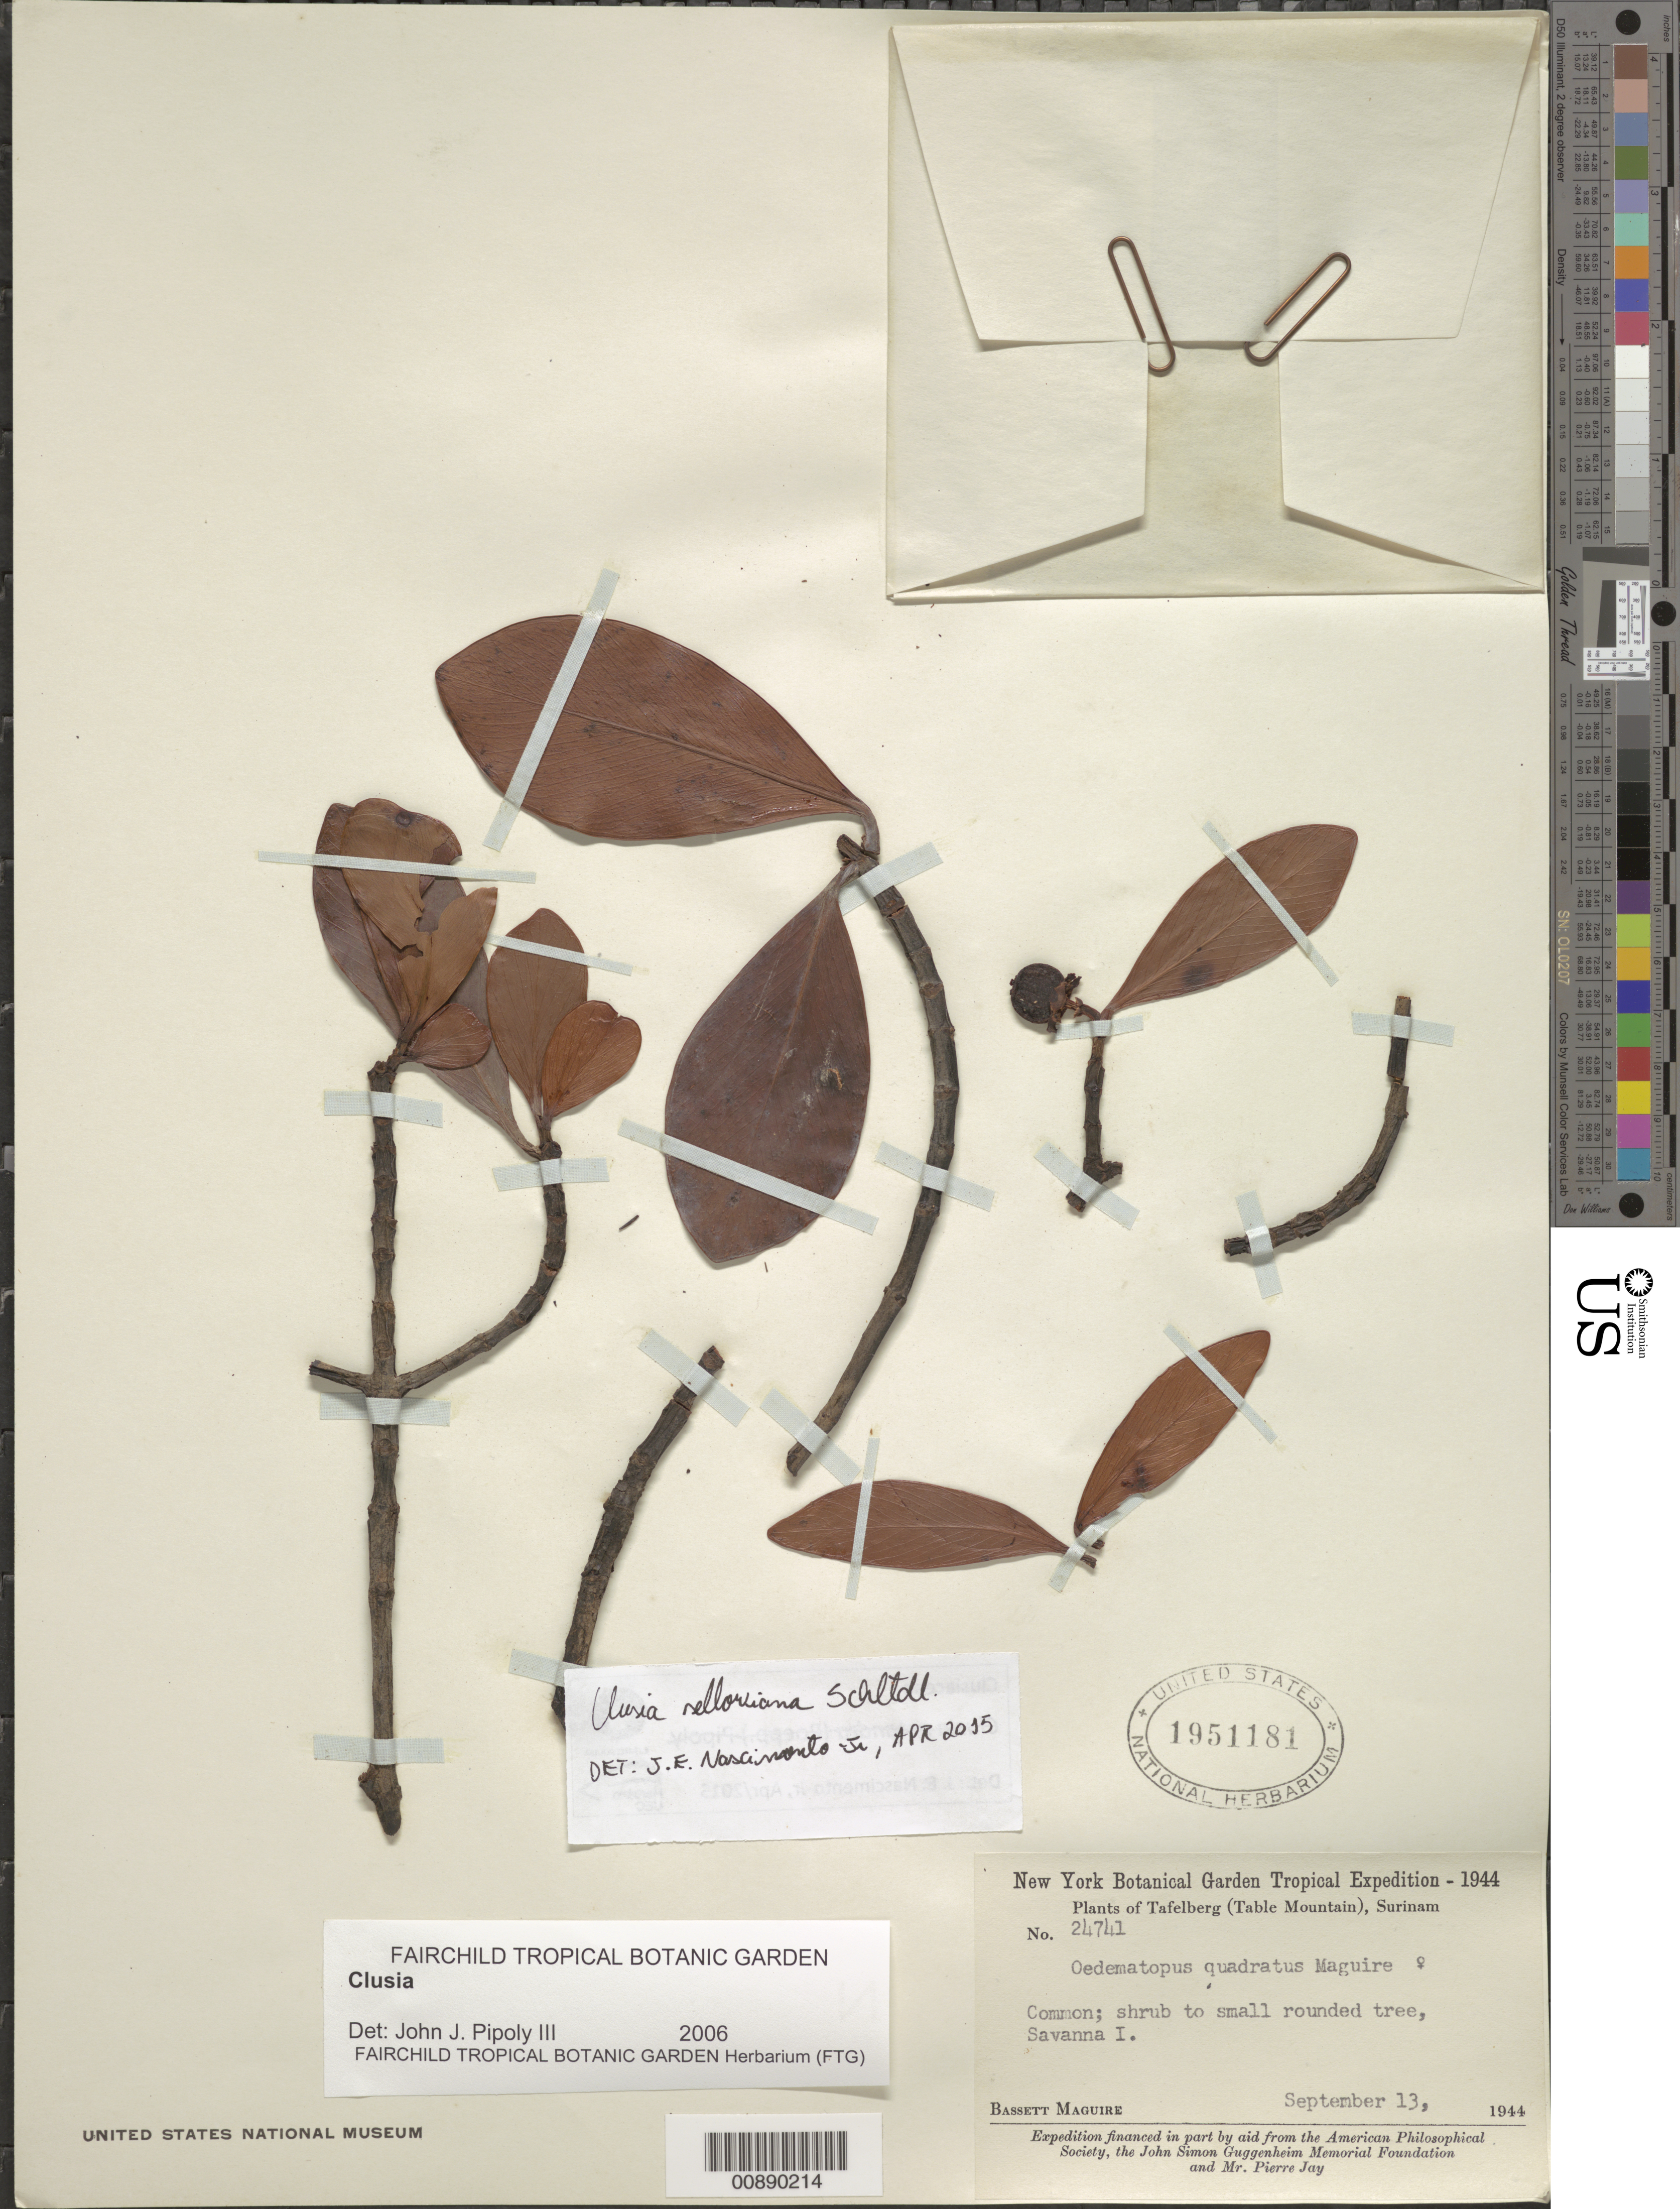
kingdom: Plantae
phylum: Tracheophyta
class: Magnoliopsida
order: Malpighiales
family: Clusiaceae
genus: Clusia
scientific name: Clusia sellowiana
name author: Schltdl.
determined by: Nascimento, Jose E., Jr.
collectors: B. Maguire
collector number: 24741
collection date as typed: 13-Sep-44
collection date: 1944-09-13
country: Suriname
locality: Tafelberg (Table Mountain), Savanna I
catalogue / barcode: US 1951181